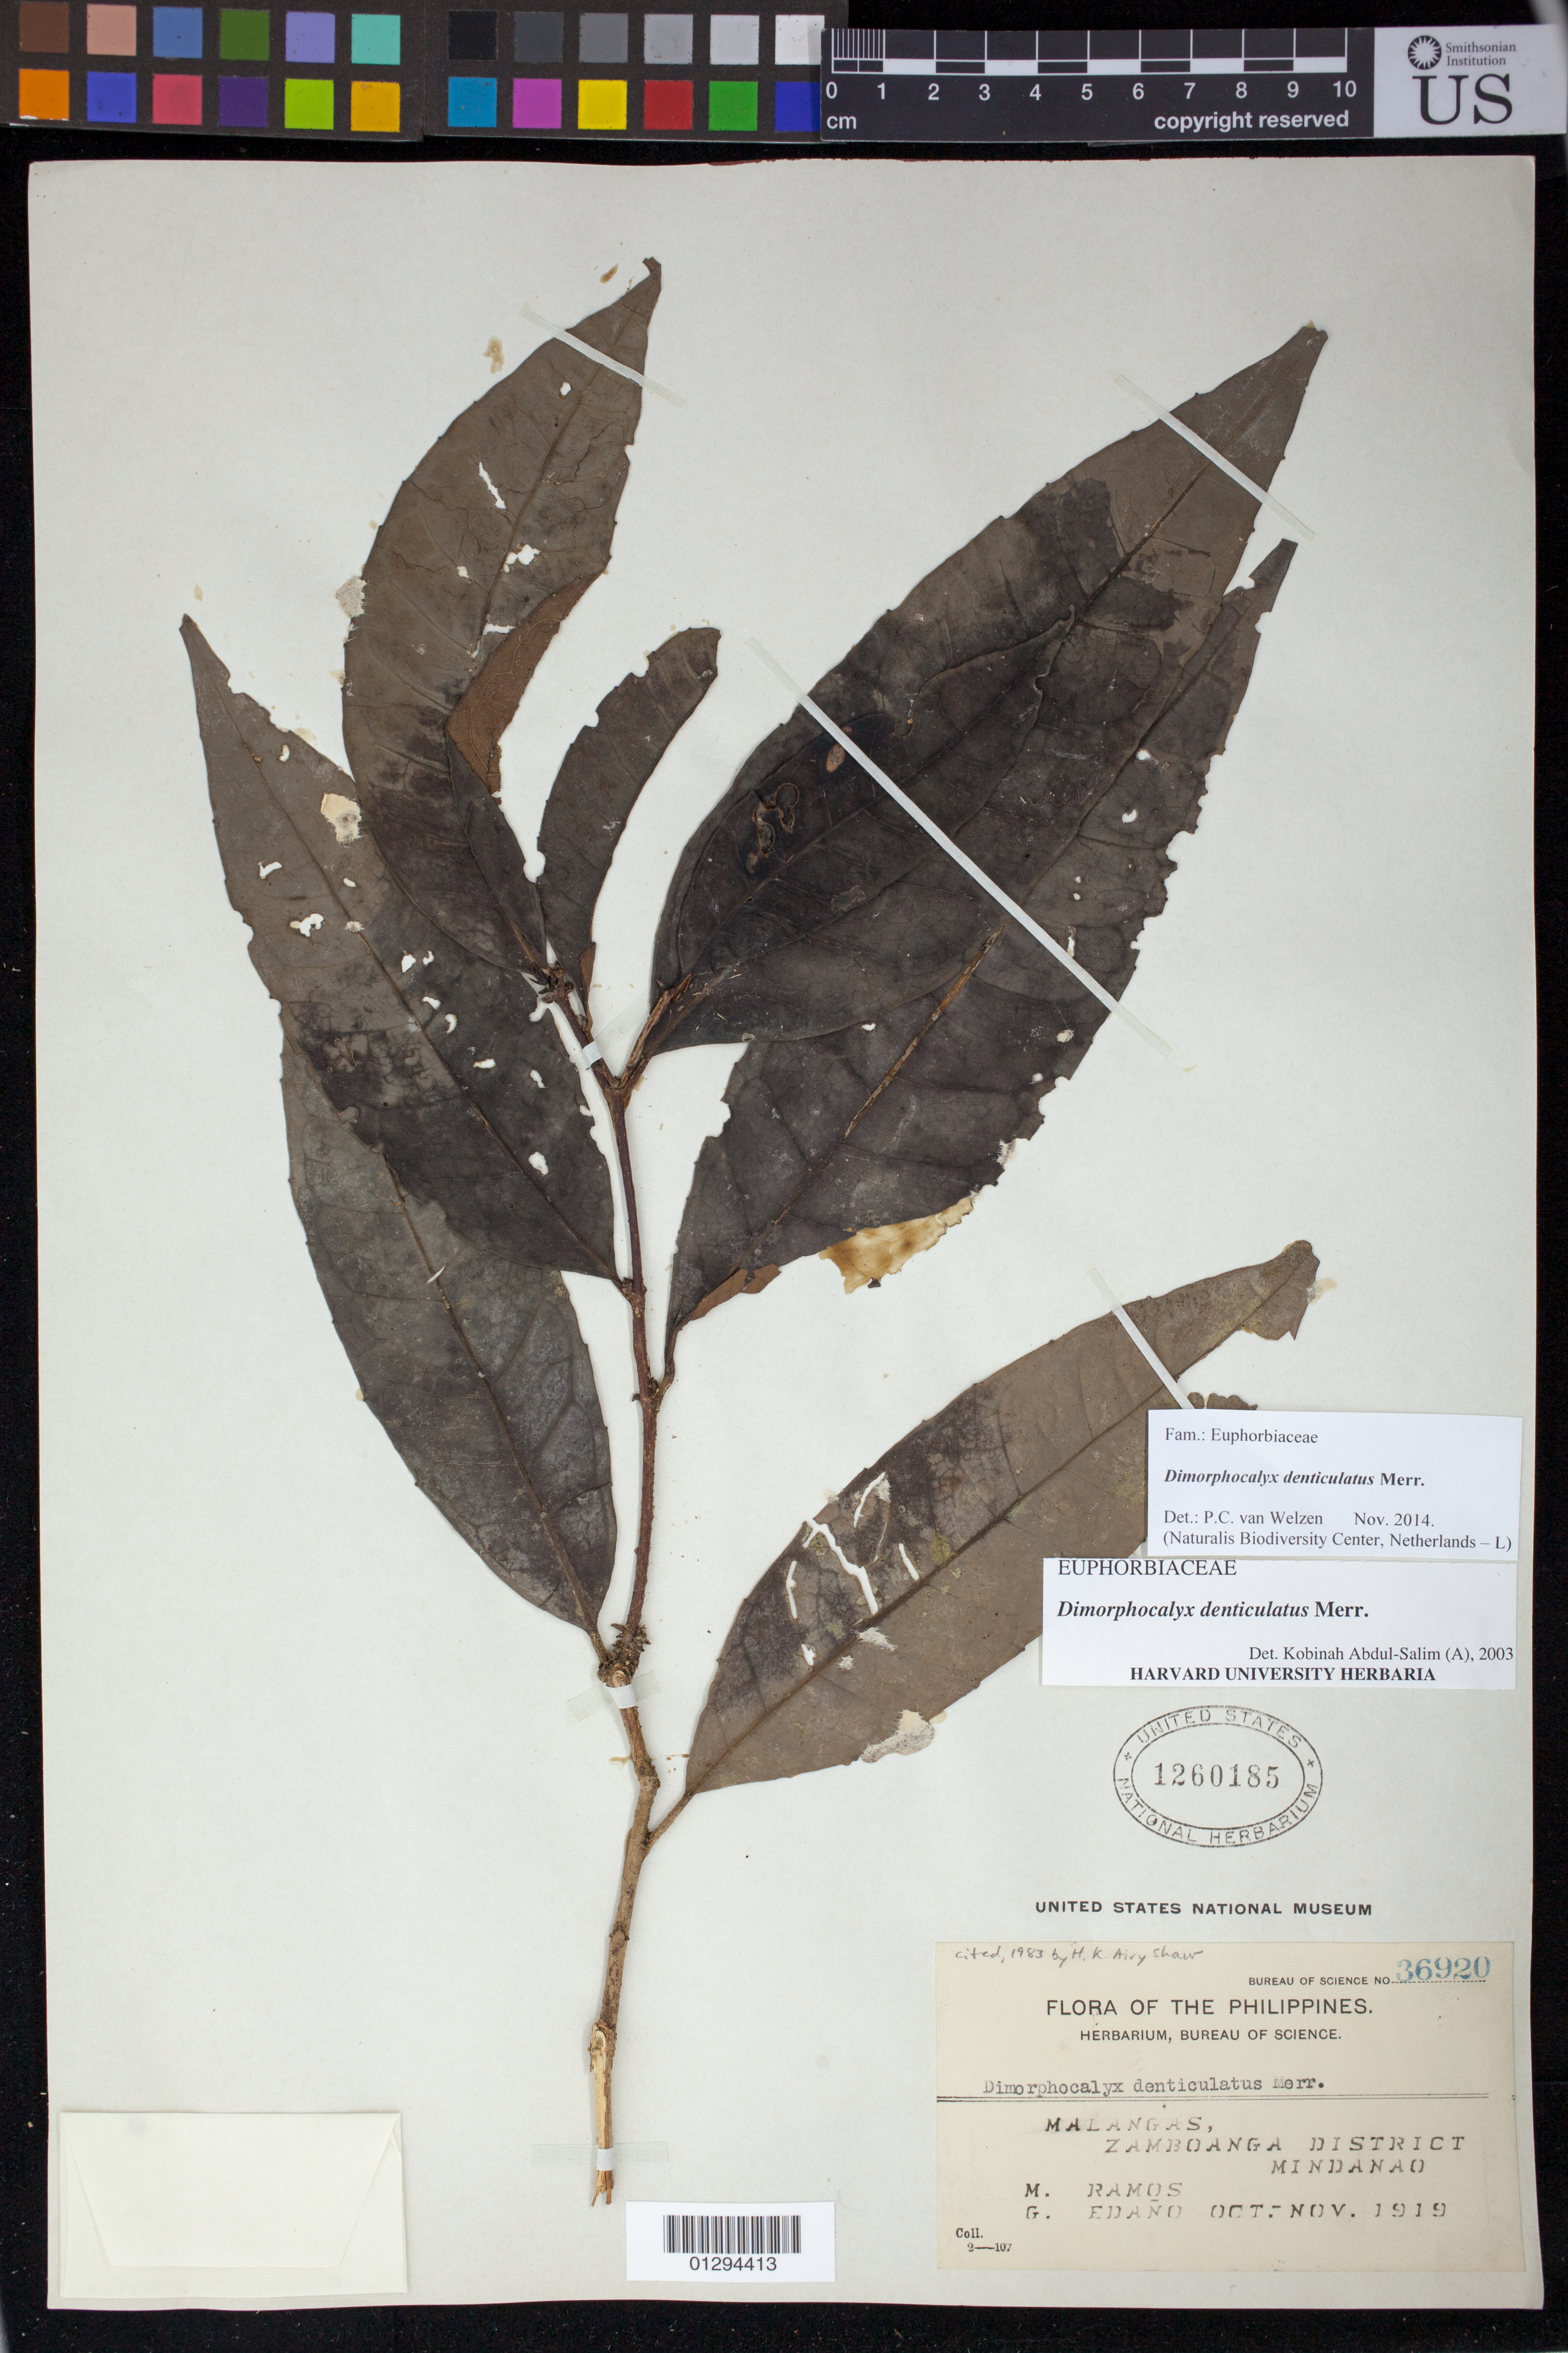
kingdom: Plantae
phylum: Tracheophyta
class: Magnoliopsida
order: Malpighiales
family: Euphorbiaceae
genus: Dimorphocalyx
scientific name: Dimorphocalyx denticulatus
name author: Merr.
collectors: M. Ramos & G. E. Edaño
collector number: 36920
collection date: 1919-10/1919-11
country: Philippines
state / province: Zamboanga Peninsula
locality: Malangas,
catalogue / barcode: US 1260185